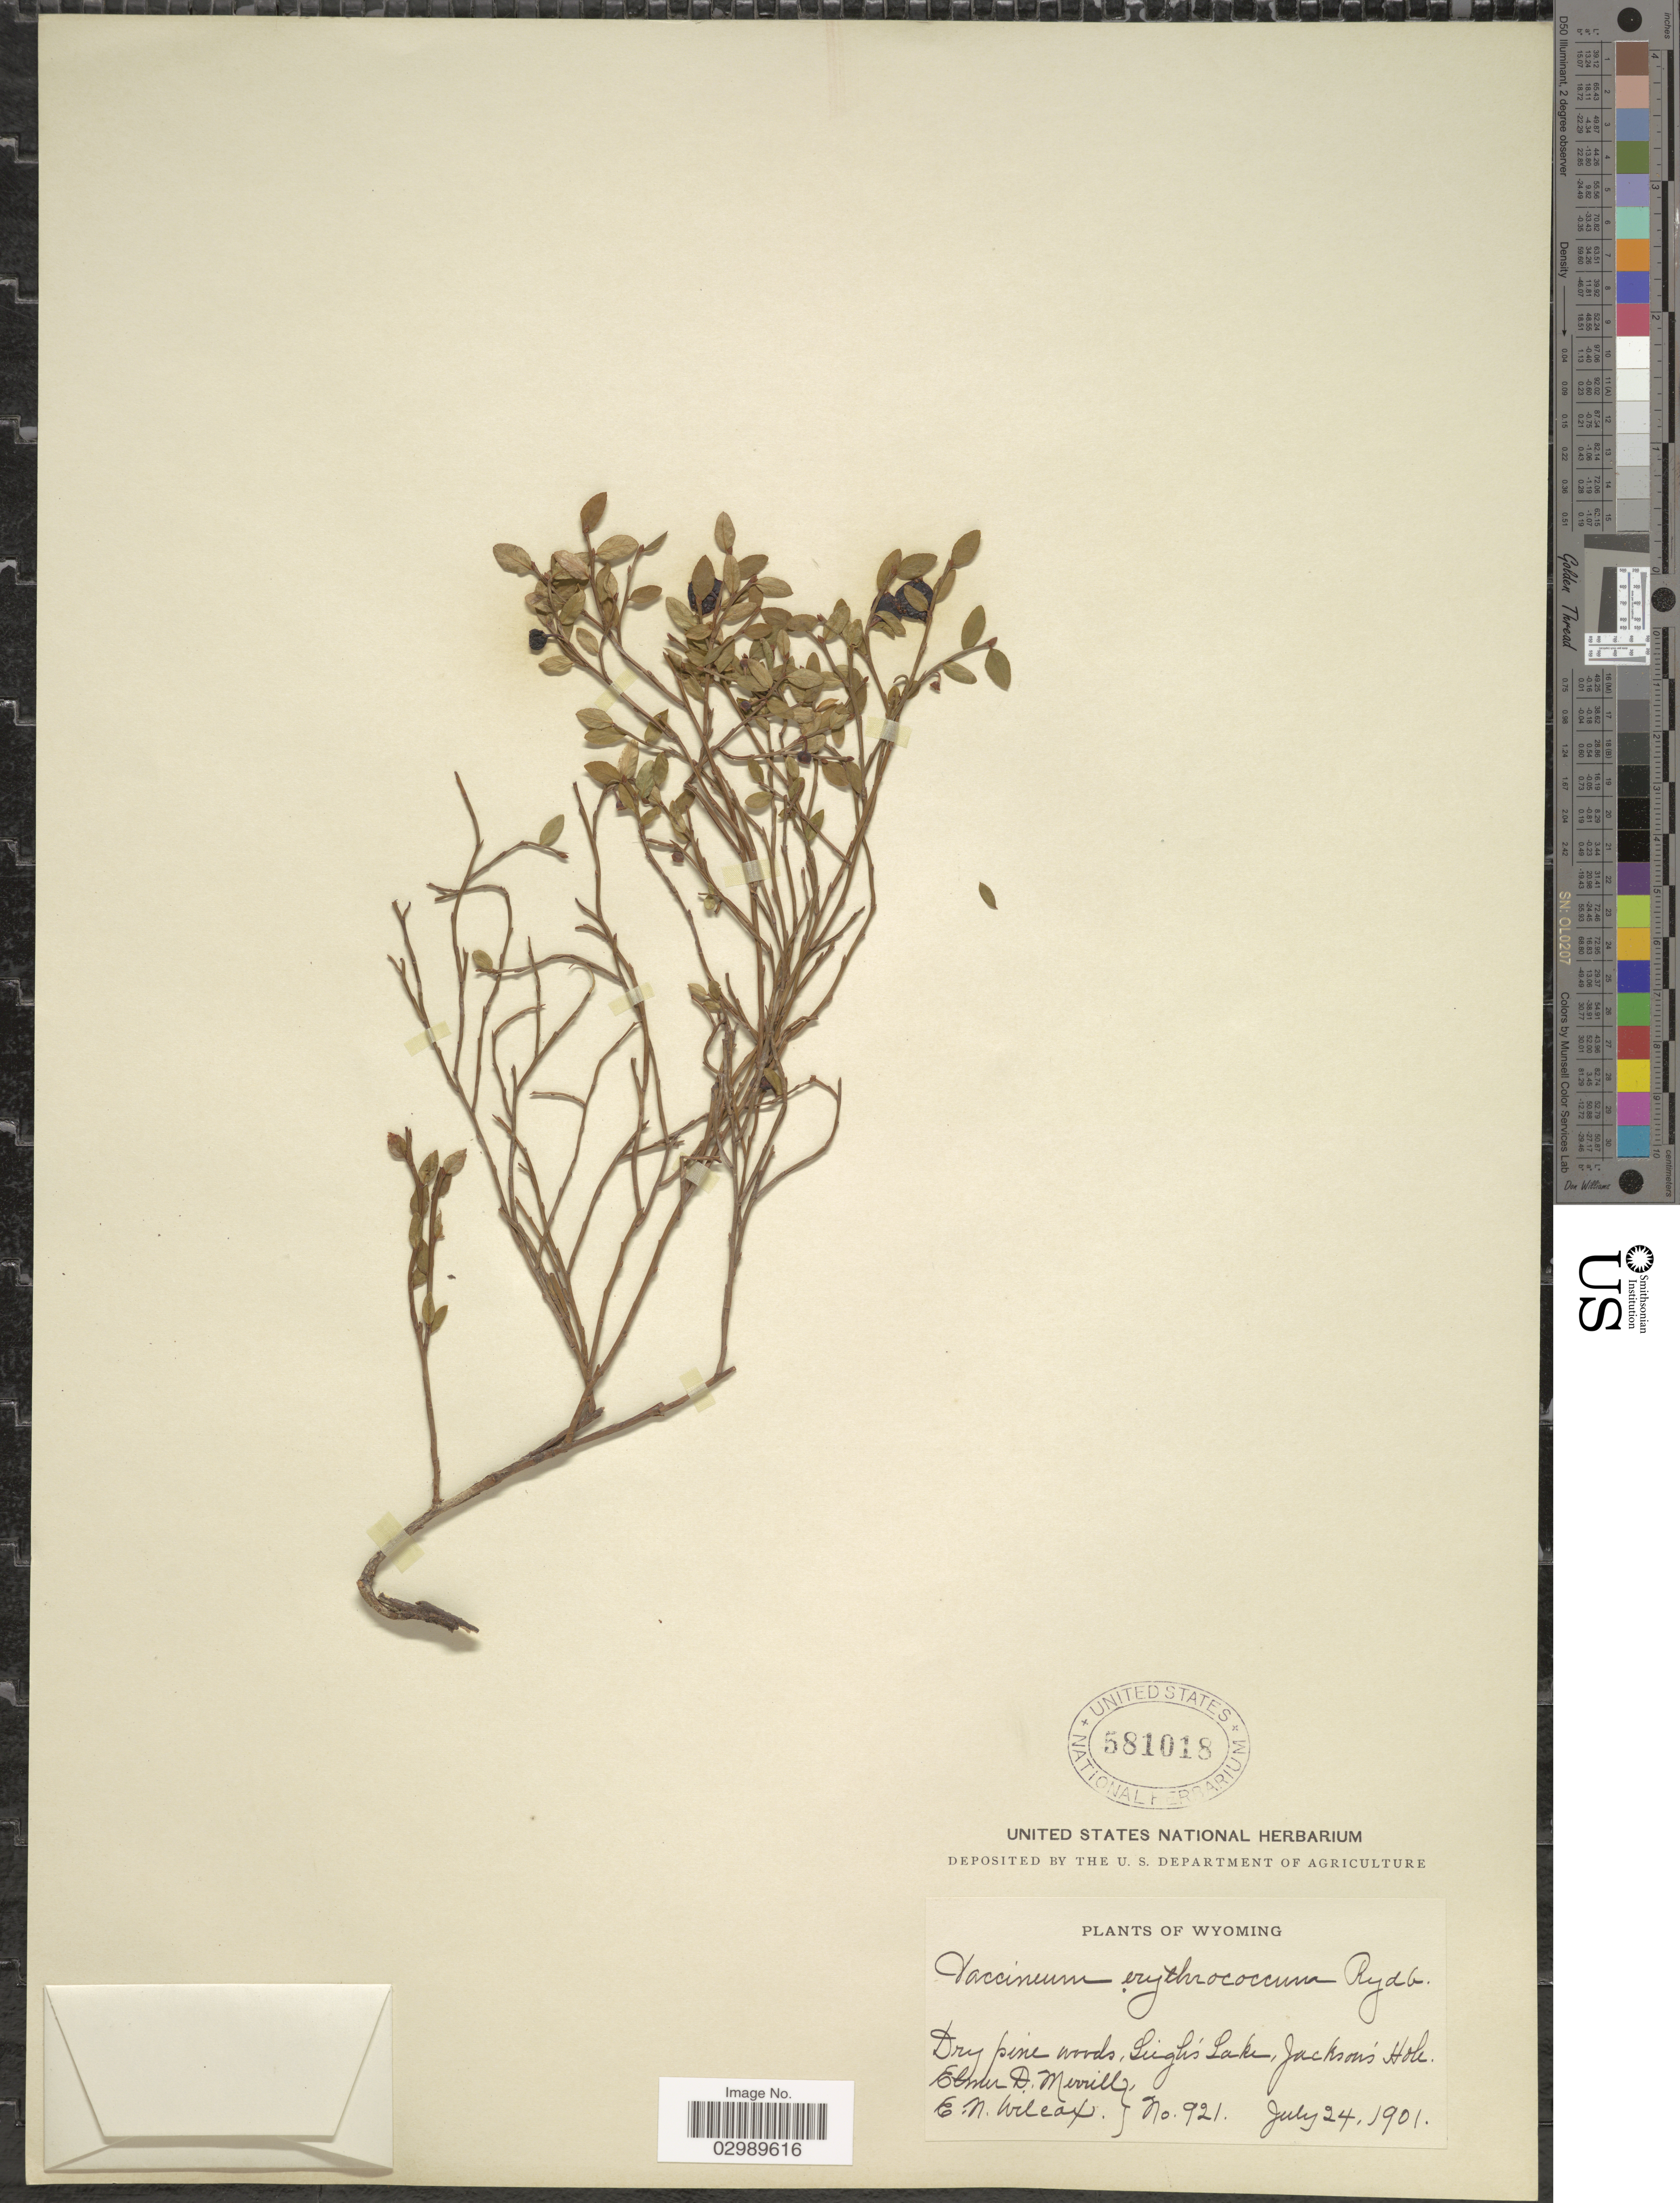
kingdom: Plantae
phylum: Tracheophyta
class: Magnoliopsida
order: Ericales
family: Ericaceae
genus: Vaccinium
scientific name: Vaccinium scoparium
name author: Leiberg ex Coville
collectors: E. D. Merrill & E. Wilcox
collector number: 921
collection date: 1901-07-24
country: United States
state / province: Wyoming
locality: Leigh's Lake. Jackson's Hole.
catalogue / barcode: US 581018